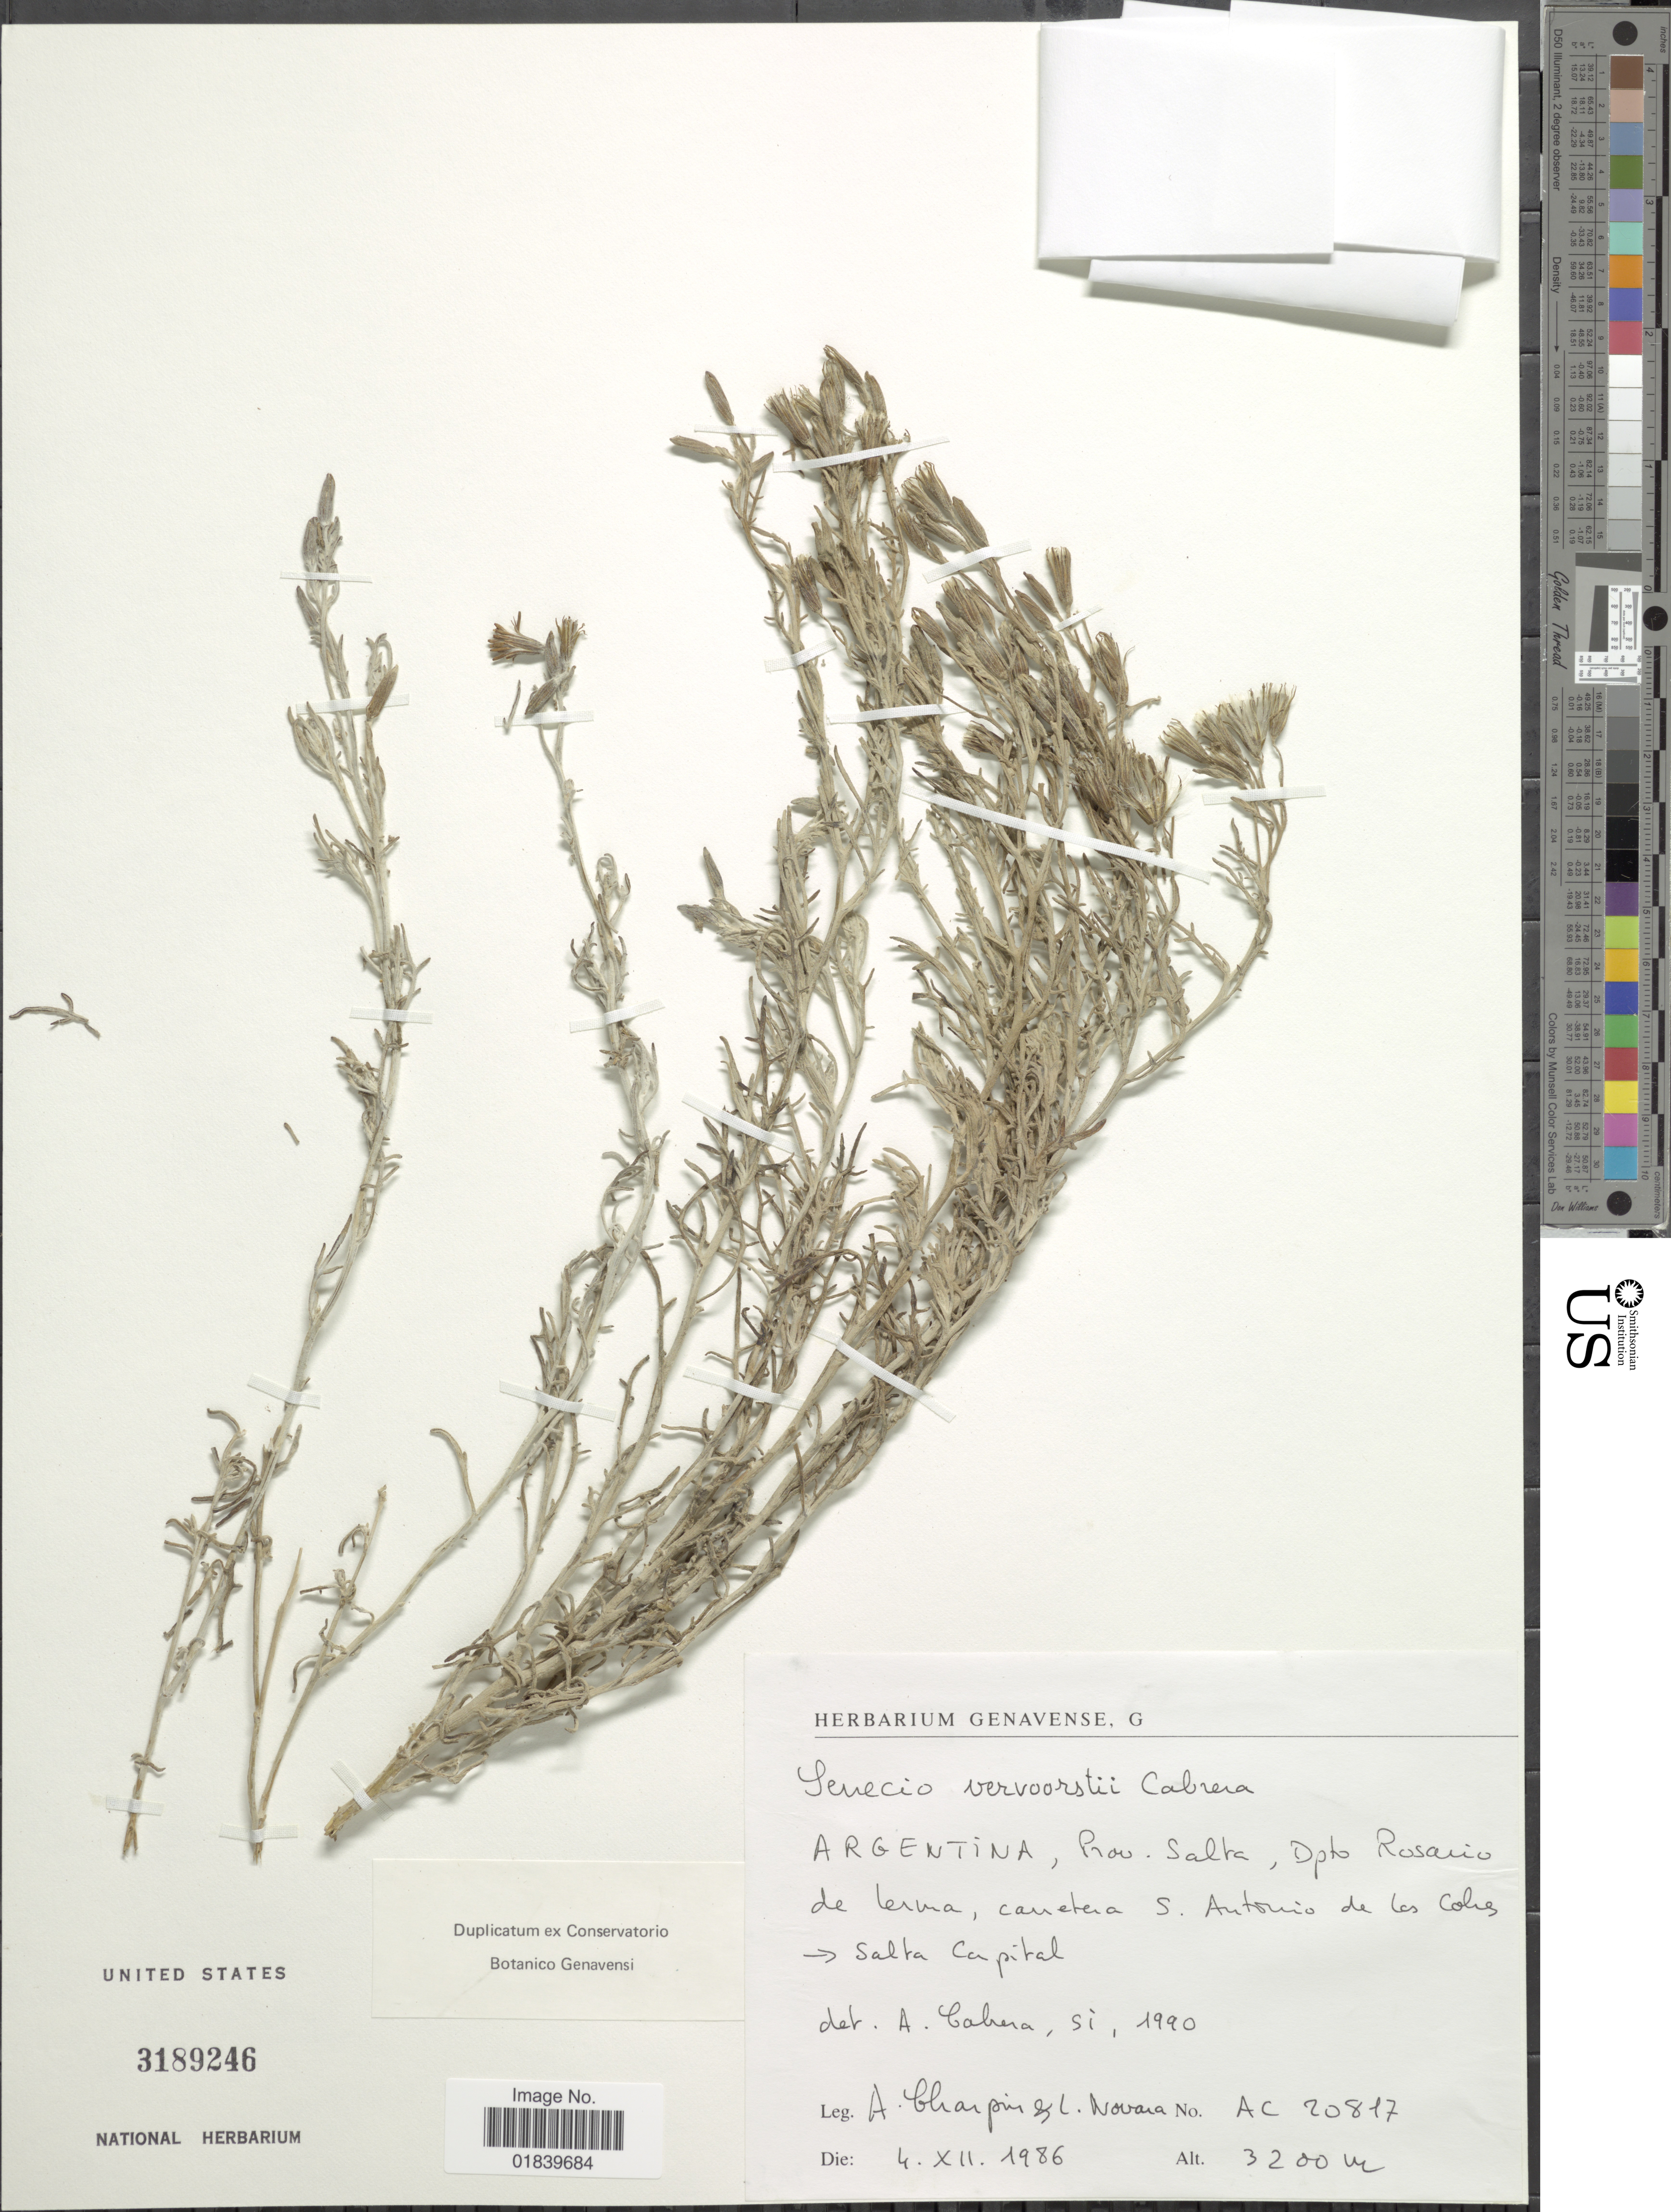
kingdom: Plantae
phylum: Tracheophyta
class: Magnoliopsida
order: Asterales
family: Asteraceae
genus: Senecio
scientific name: Senecio vervoorstii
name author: Cabrera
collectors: A. Charpin & L. Novara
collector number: AC20817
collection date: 1986-12-04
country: Argentina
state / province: Salta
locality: Argentina, Prov. Salta, Dpto. Rosario de Lerma, carretera S. Antonio de las Cobres -> Salta Capital.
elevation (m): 3200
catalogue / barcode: US 3189246